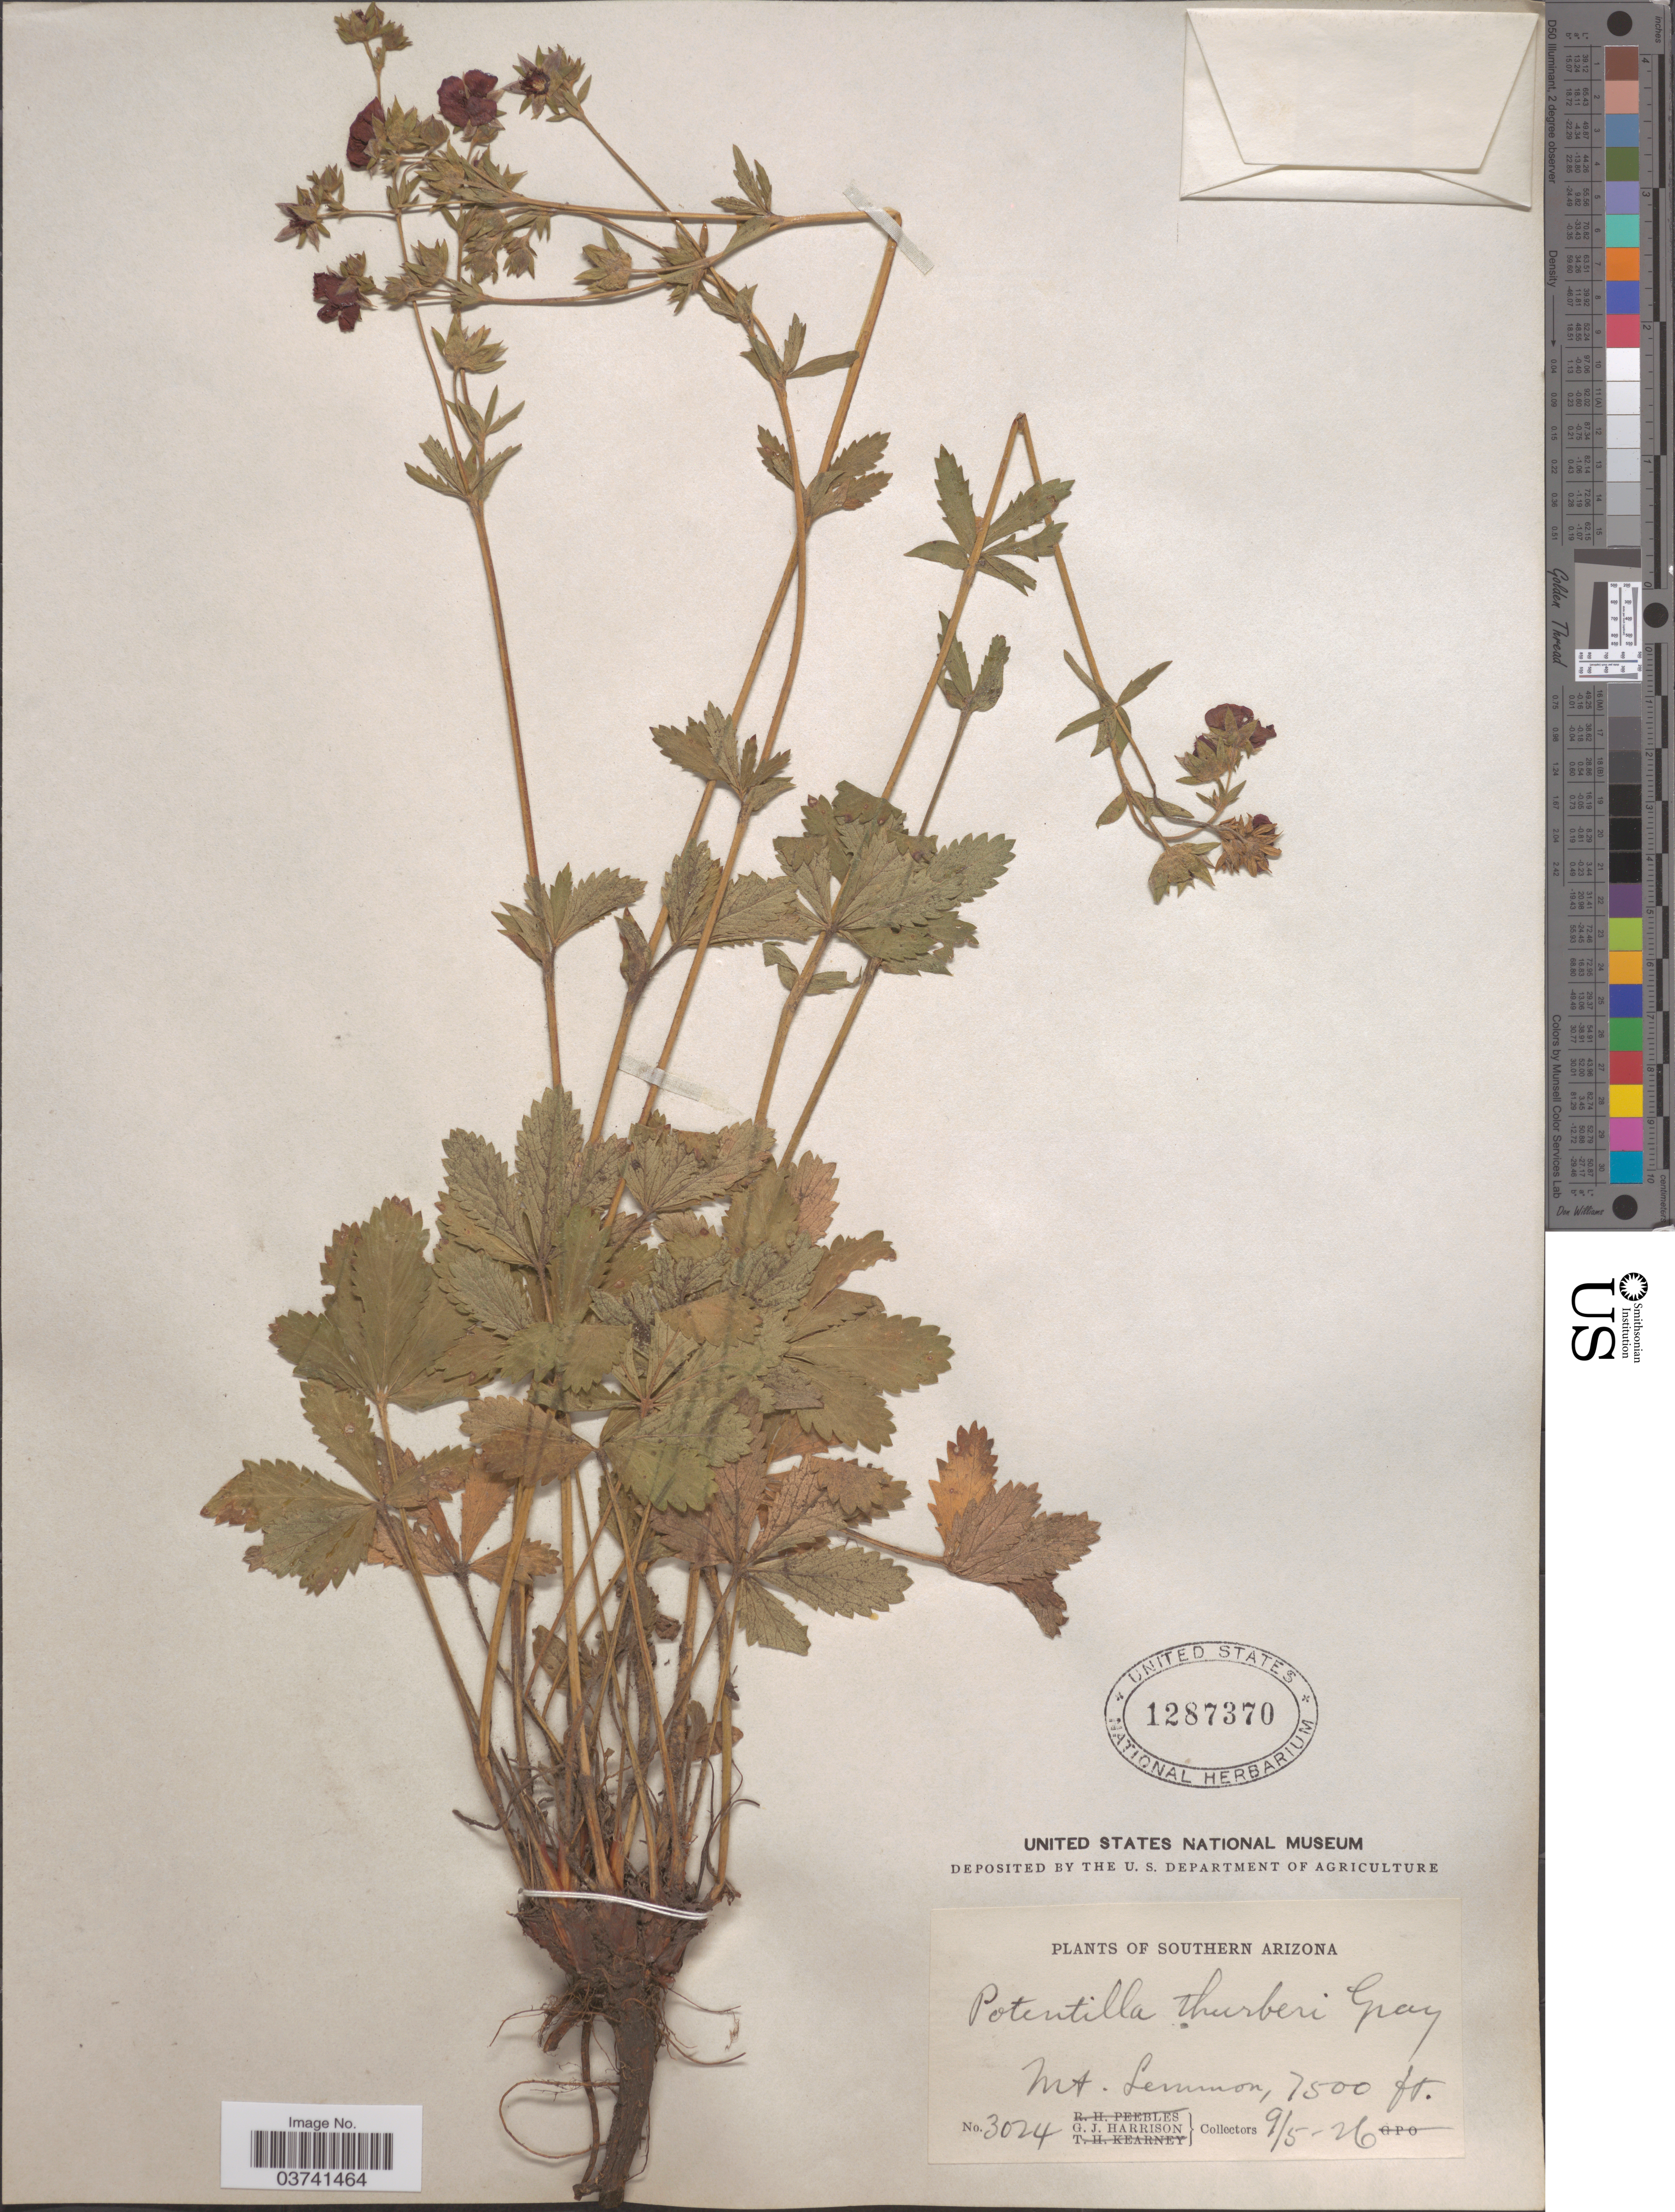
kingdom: Plantae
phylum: Tracheophyta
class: Magnoliopsida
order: Rosales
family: Rosaceae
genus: Potentilla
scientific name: Potentilla thurberi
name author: A. Gray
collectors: G. J. Harrison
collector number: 3024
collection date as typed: Transcribed d/m/y: 5/9/26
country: United States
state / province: Arizona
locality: Southern Arizona. Mt. Lemmon.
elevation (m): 2286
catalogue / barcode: US 1287370